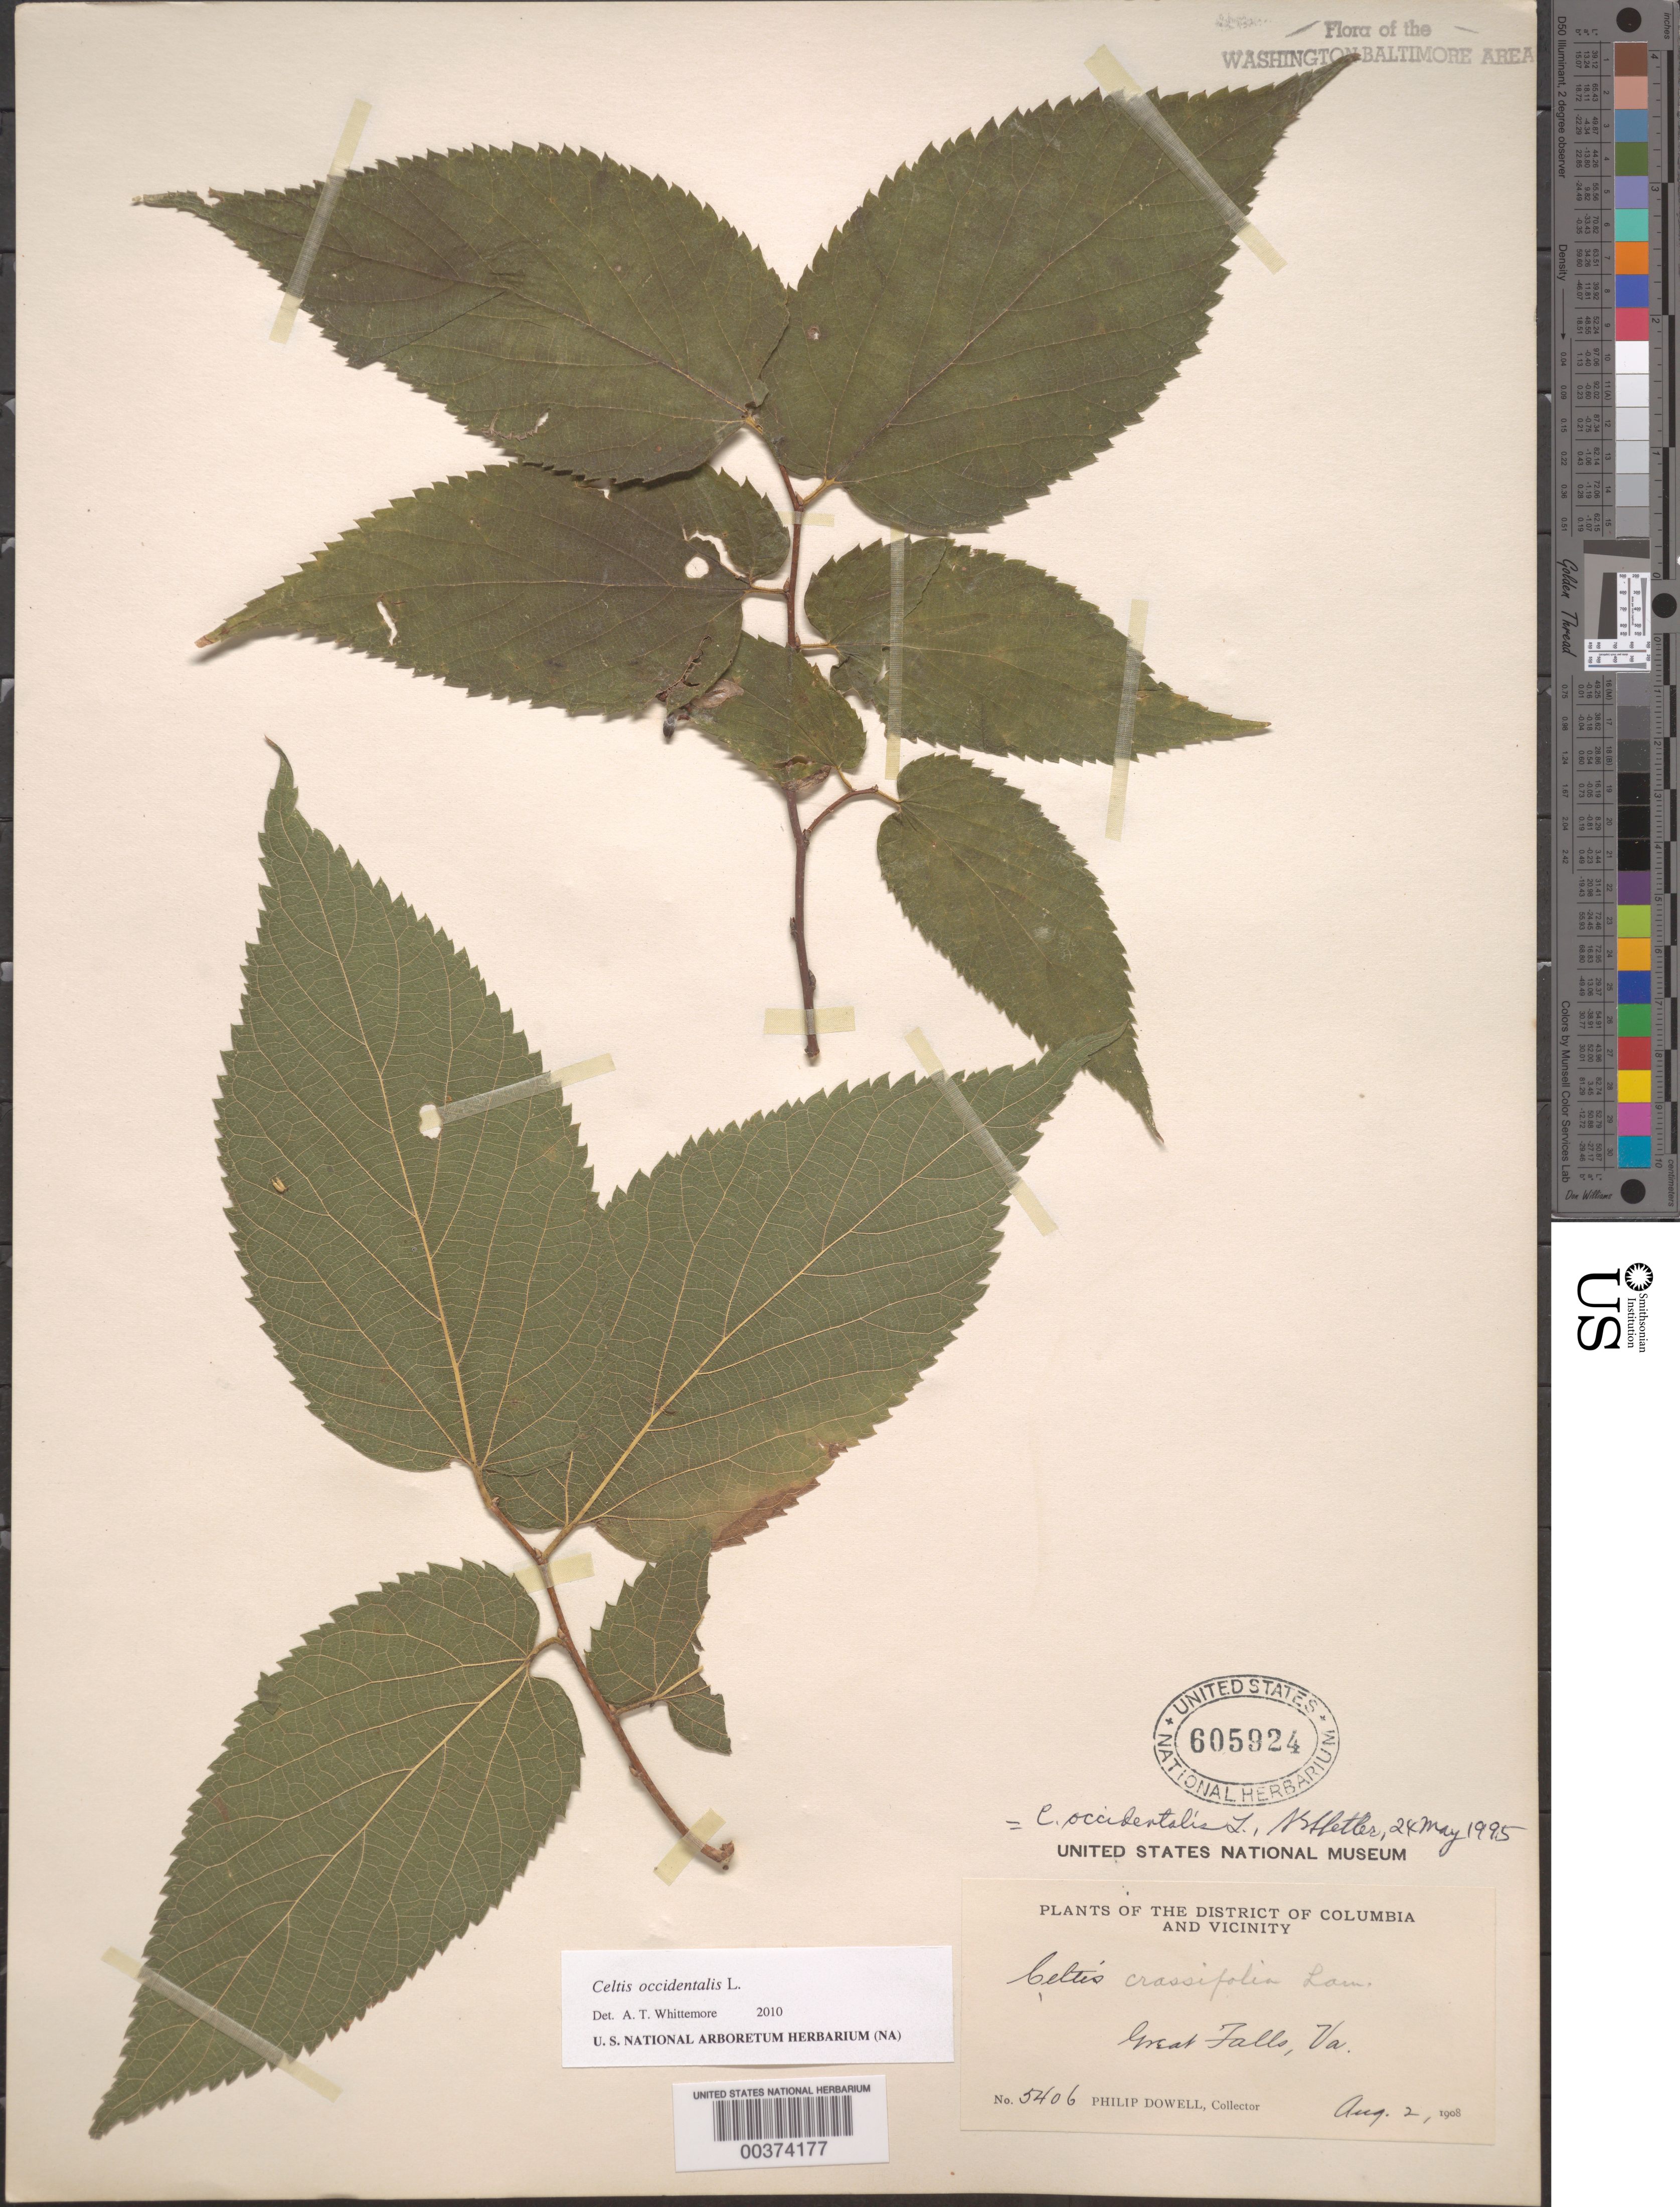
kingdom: Plantae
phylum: Tracheophyta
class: Magnoliopsida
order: Rosales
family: Cannabaceae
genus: Celtis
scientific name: Celtis occidentalis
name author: L.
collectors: P. Dowell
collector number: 5406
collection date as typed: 02 Aug 1908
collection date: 1908-08-02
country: United States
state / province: Virginia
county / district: Fairfax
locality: Great Falls C. and O. Canal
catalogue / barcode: US 605924